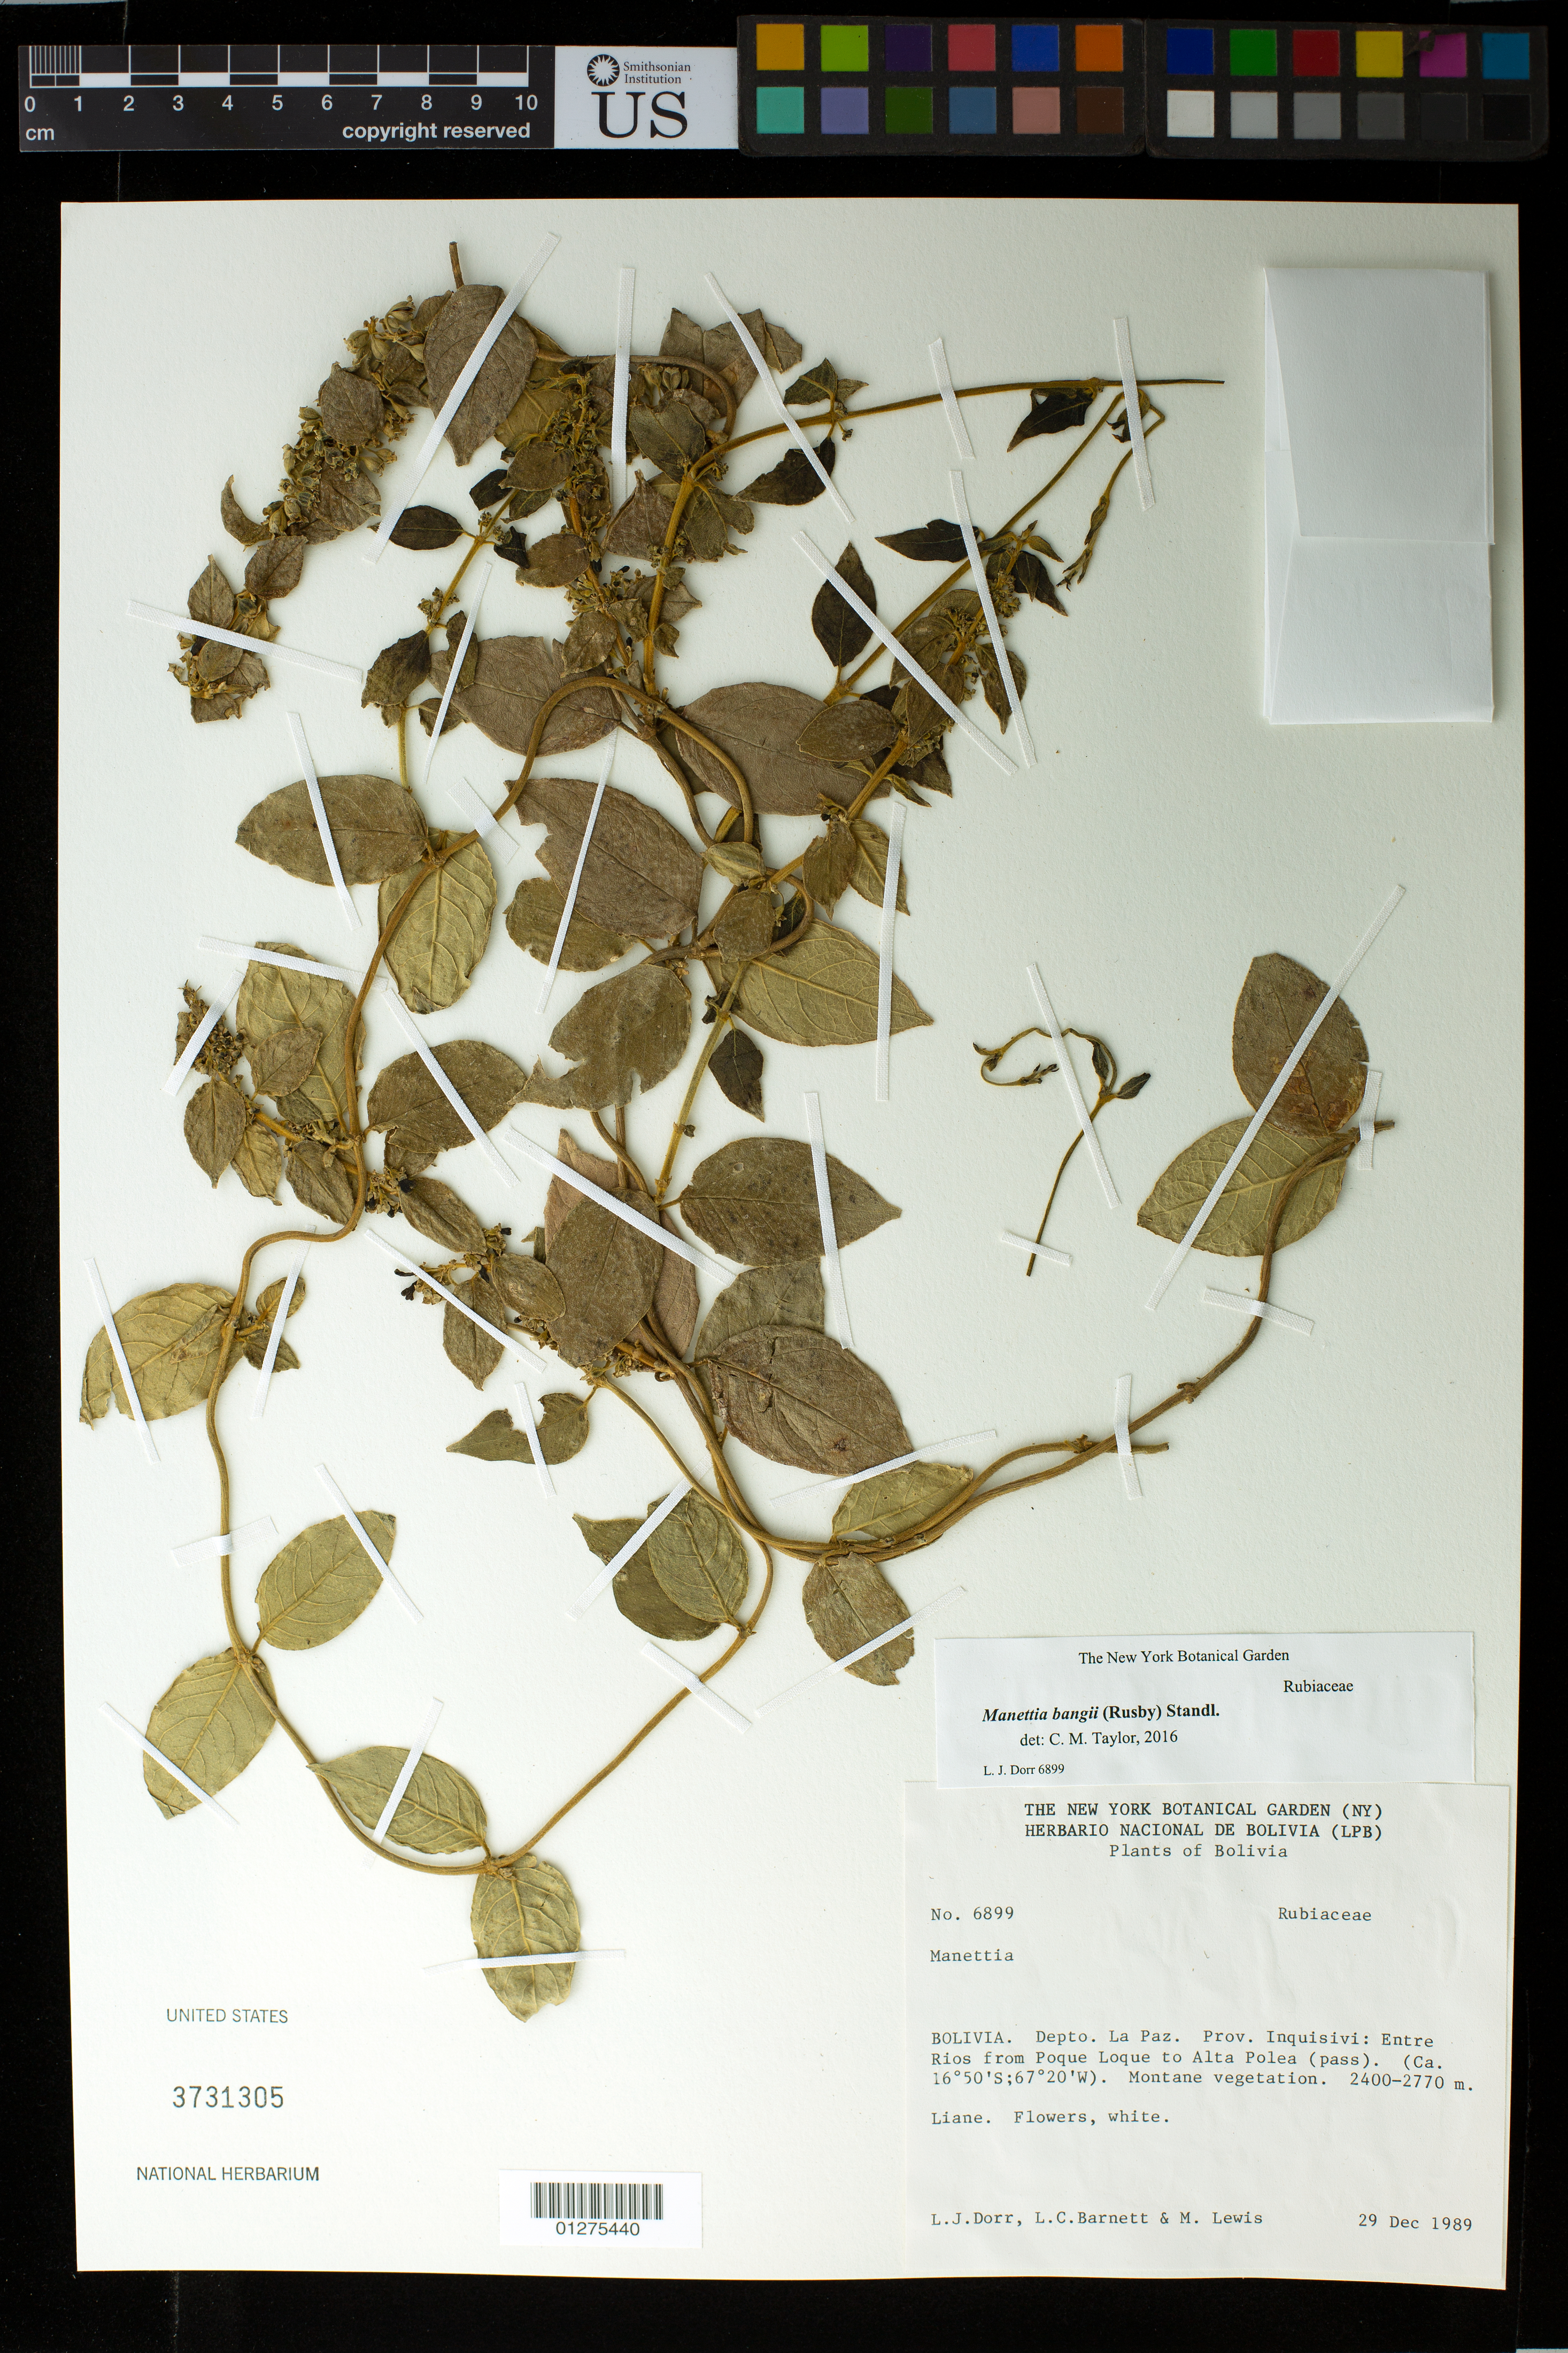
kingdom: Plantae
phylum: Tracheophyta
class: Magnoliopsida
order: Gentianales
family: Rubiaceae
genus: Manettia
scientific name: Manettia bangii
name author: (Rusby) Standl.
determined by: Taylor, Charlotte M.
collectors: L. J. Dorr, L. C. Barnett & M. Lewis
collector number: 6899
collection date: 1989-12-29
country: Bolivia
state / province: La Paz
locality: Inquisivi: Below Alta Polea.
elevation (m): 2770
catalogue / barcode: US 3731305